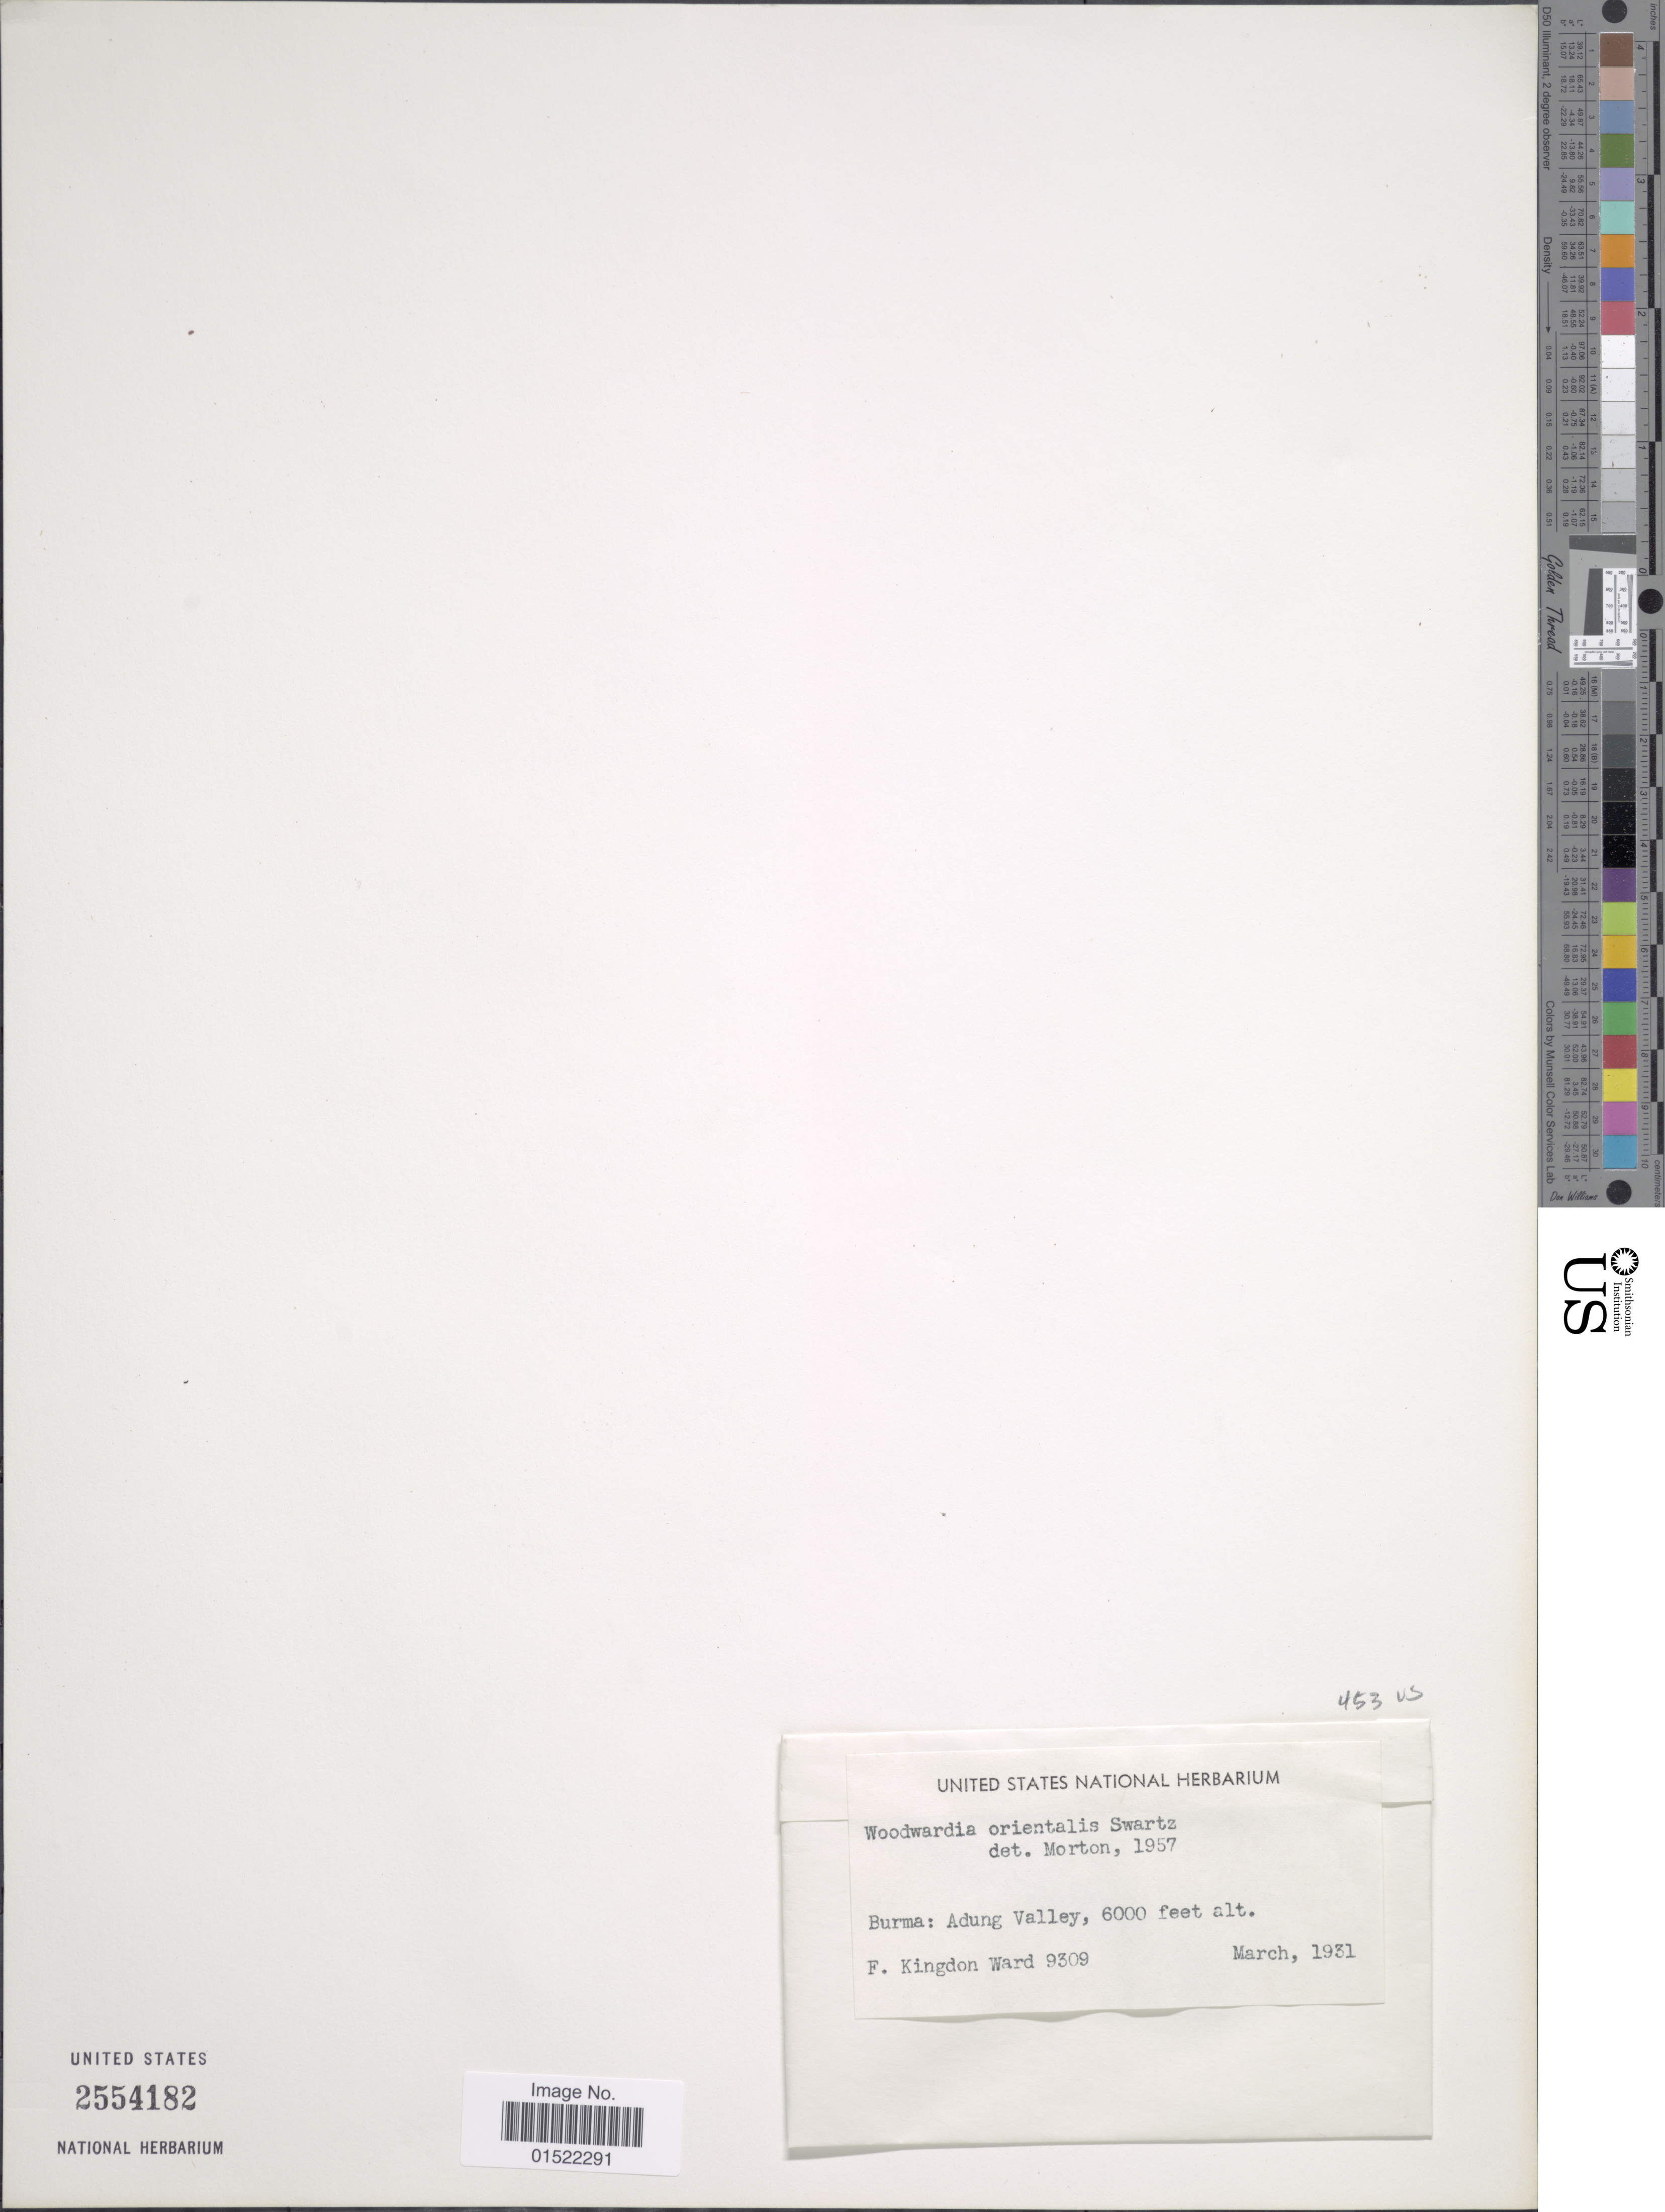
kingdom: Plantae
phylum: Tracheophyta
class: Polypodiopsida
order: Polypodiales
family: Blechnaceae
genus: Woodwardia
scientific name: Woodwardia japonica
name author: (L. f.) Sm.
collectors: F. Kingdon Ward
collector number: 9309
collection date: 1931-03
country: Myanmar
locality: Burma: Adung Valley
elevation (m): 1829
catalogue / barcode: US 2554182